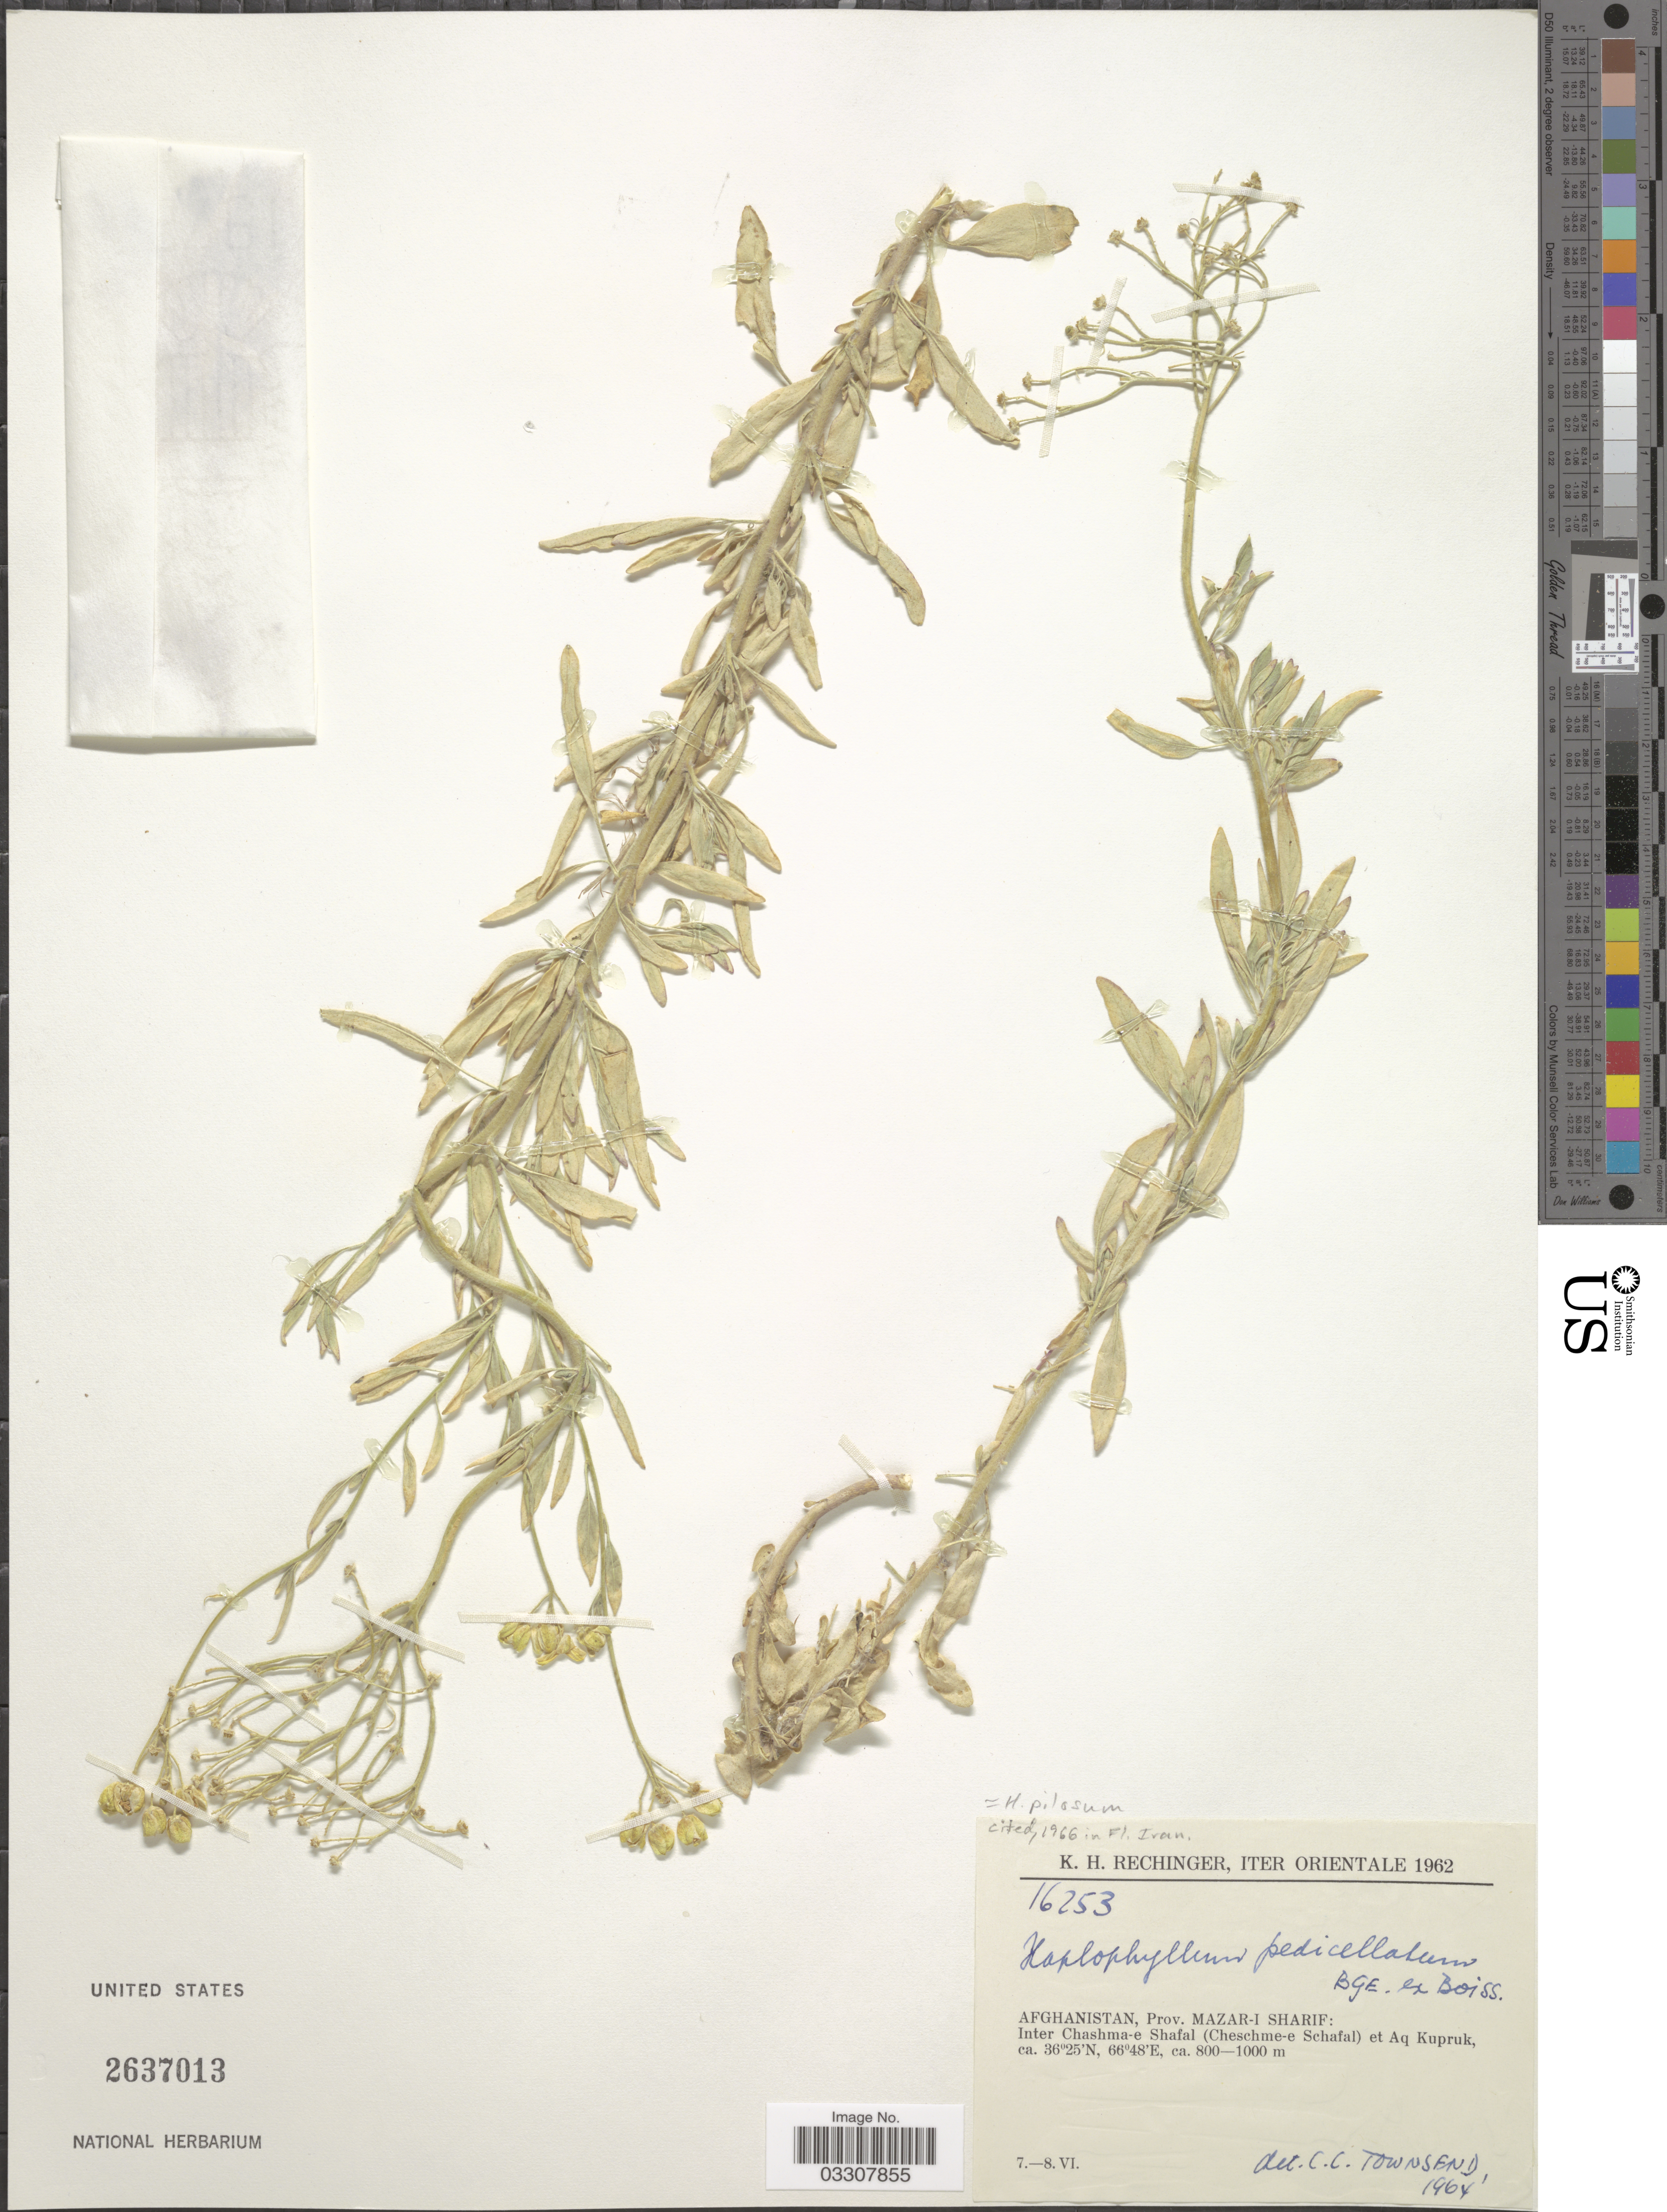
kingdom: Plantae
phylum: Tracheophyta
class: Magnoliopsida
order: Sapindales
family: Rutaceae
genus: Haplophyllum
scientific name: Haplophyllum pedicellatum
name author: Bunge ex Boiss.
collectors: K. H. Rechinger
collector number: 16253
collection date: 1962-06-07/1962-06-08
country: Afghanistan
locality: Iter Orientale. Afghanistan, Prov. Mazar-I Sharif: Inter Chashma-e Shafal (Cheschme-e Schafal) et Aq Kupruk.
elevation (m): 800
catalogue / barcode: US 2637013